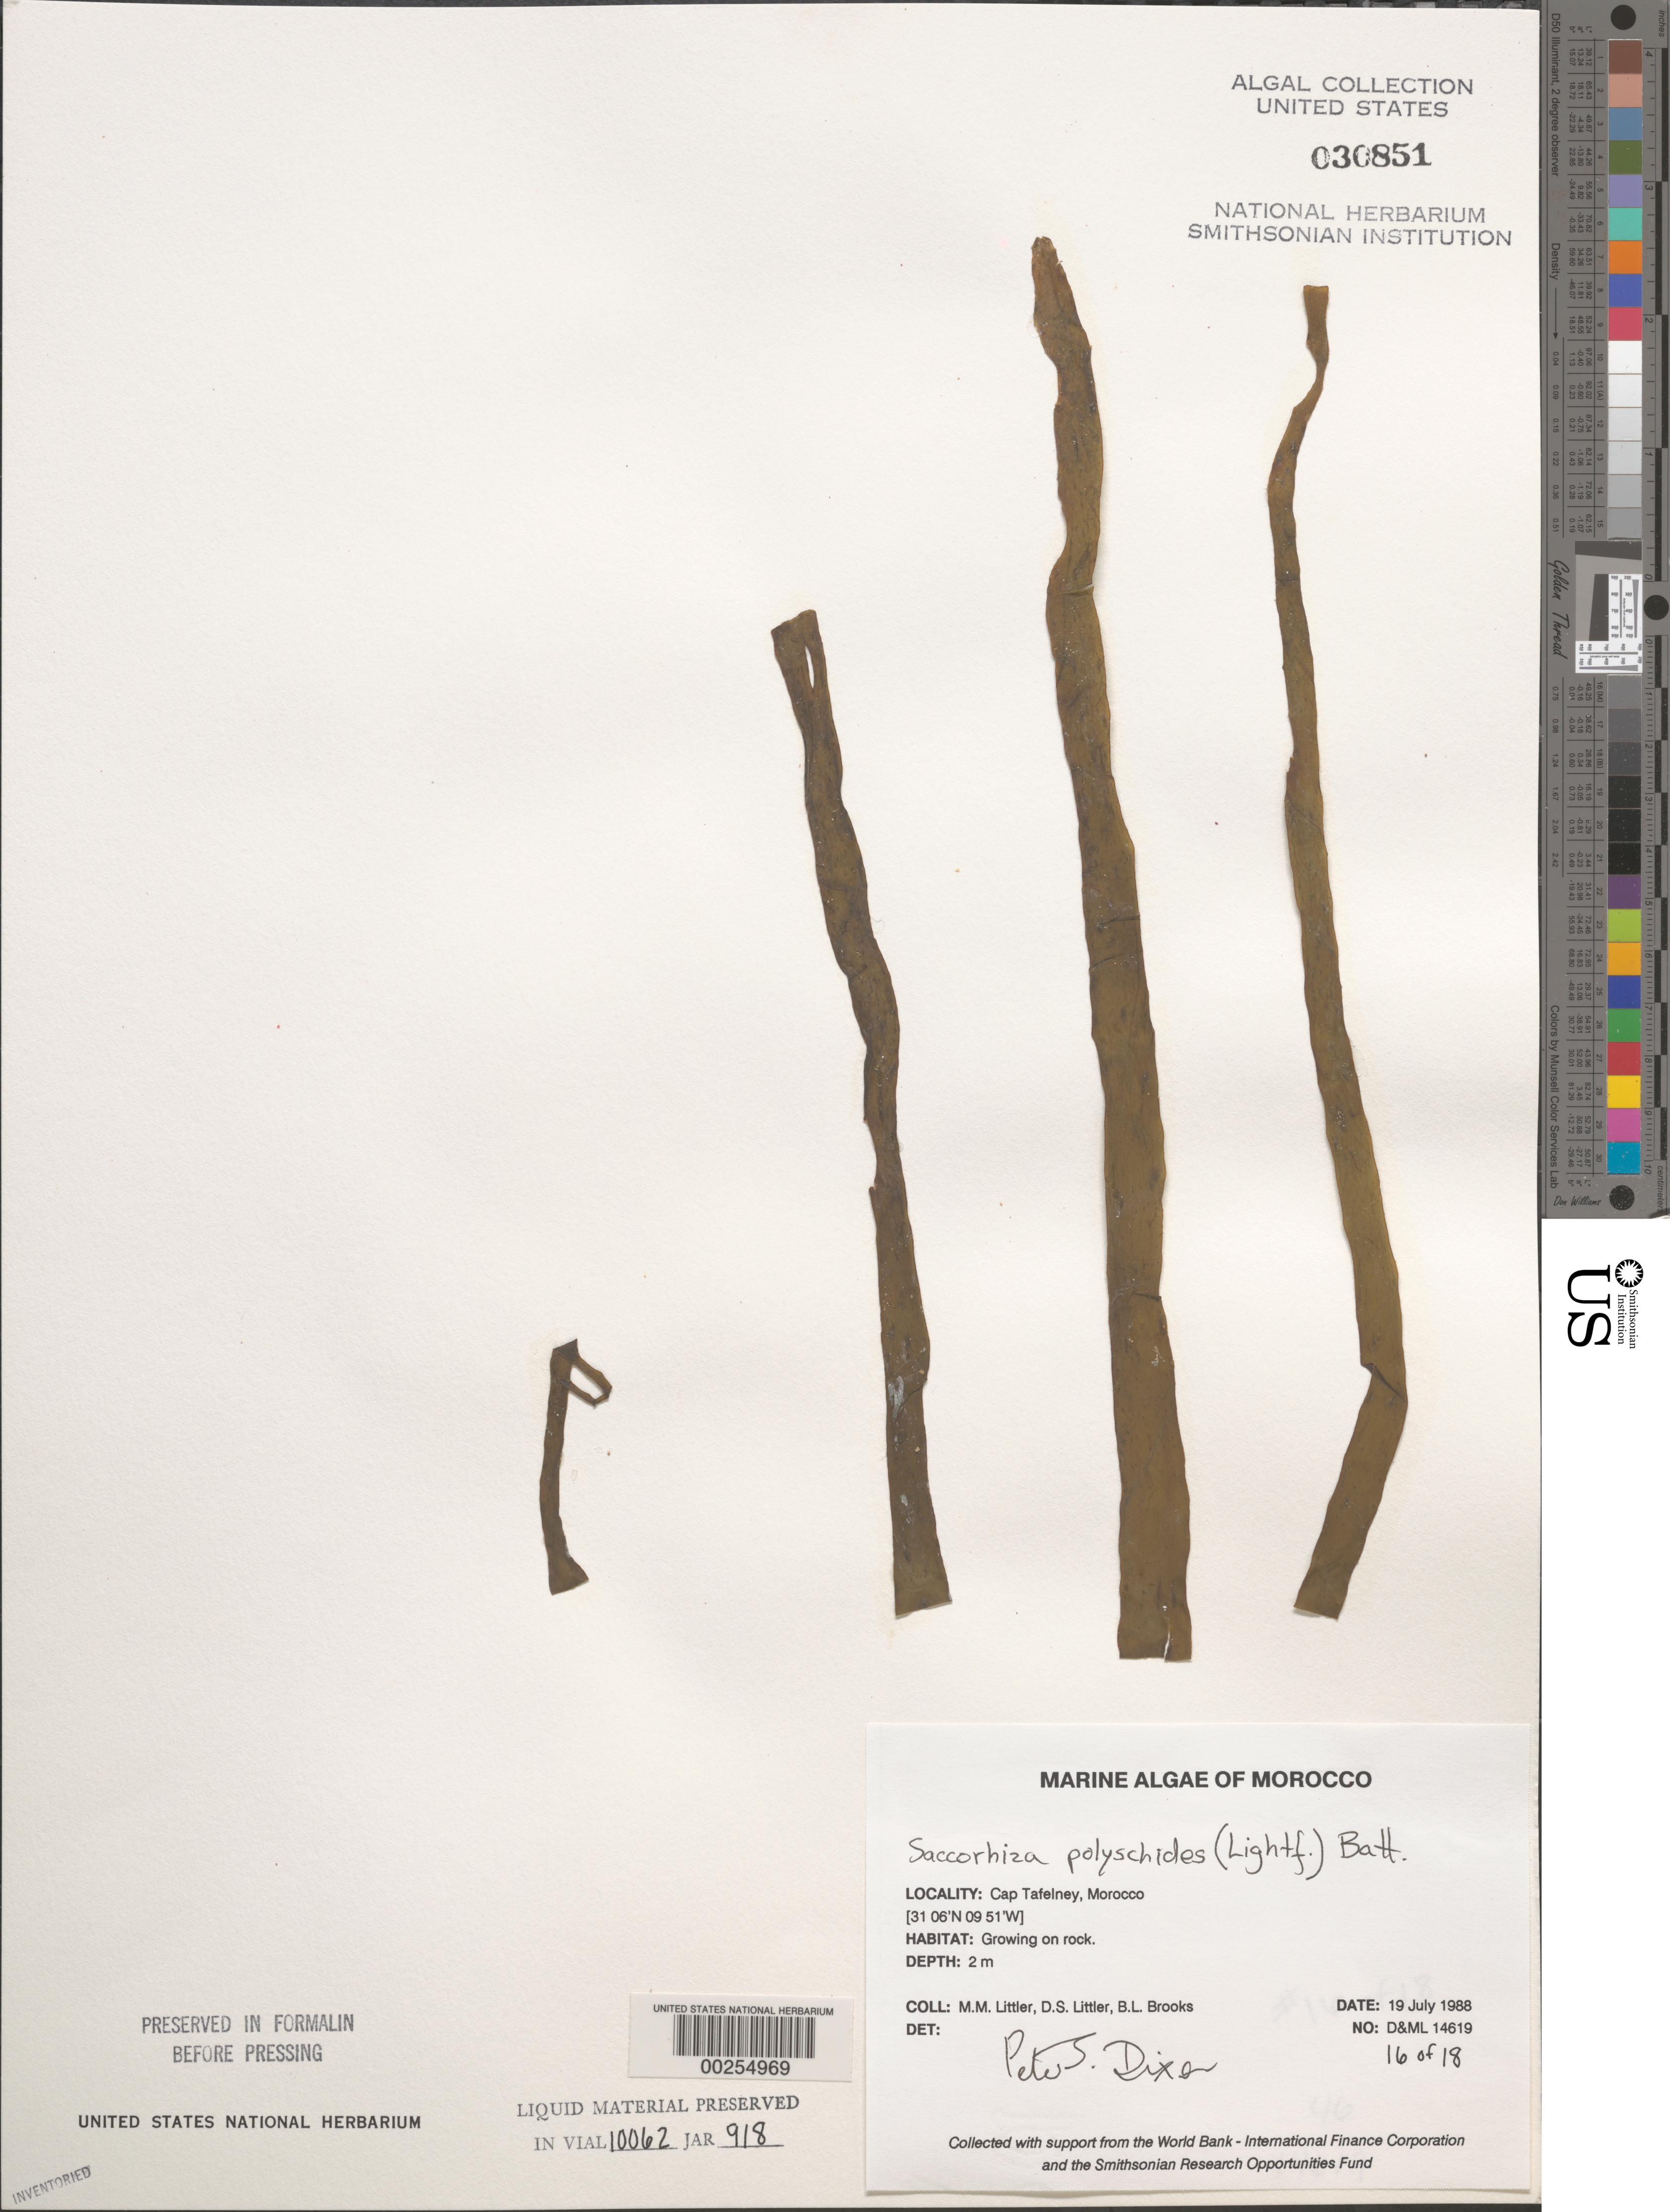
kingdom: Chromista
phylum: Foraminifera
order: Astrorhizida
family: Hyperamminidae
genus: Saccorhiza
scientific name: Saccorhiza polyschides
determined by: Dixon, P. S.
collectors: M. M. Littler, D. S. Littler & B. Brooks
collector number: D&ML 14619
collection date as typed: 19 Jul 1988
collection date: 1988-07-19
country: Morocco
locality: Cap Tafelney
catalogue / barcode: US 30851